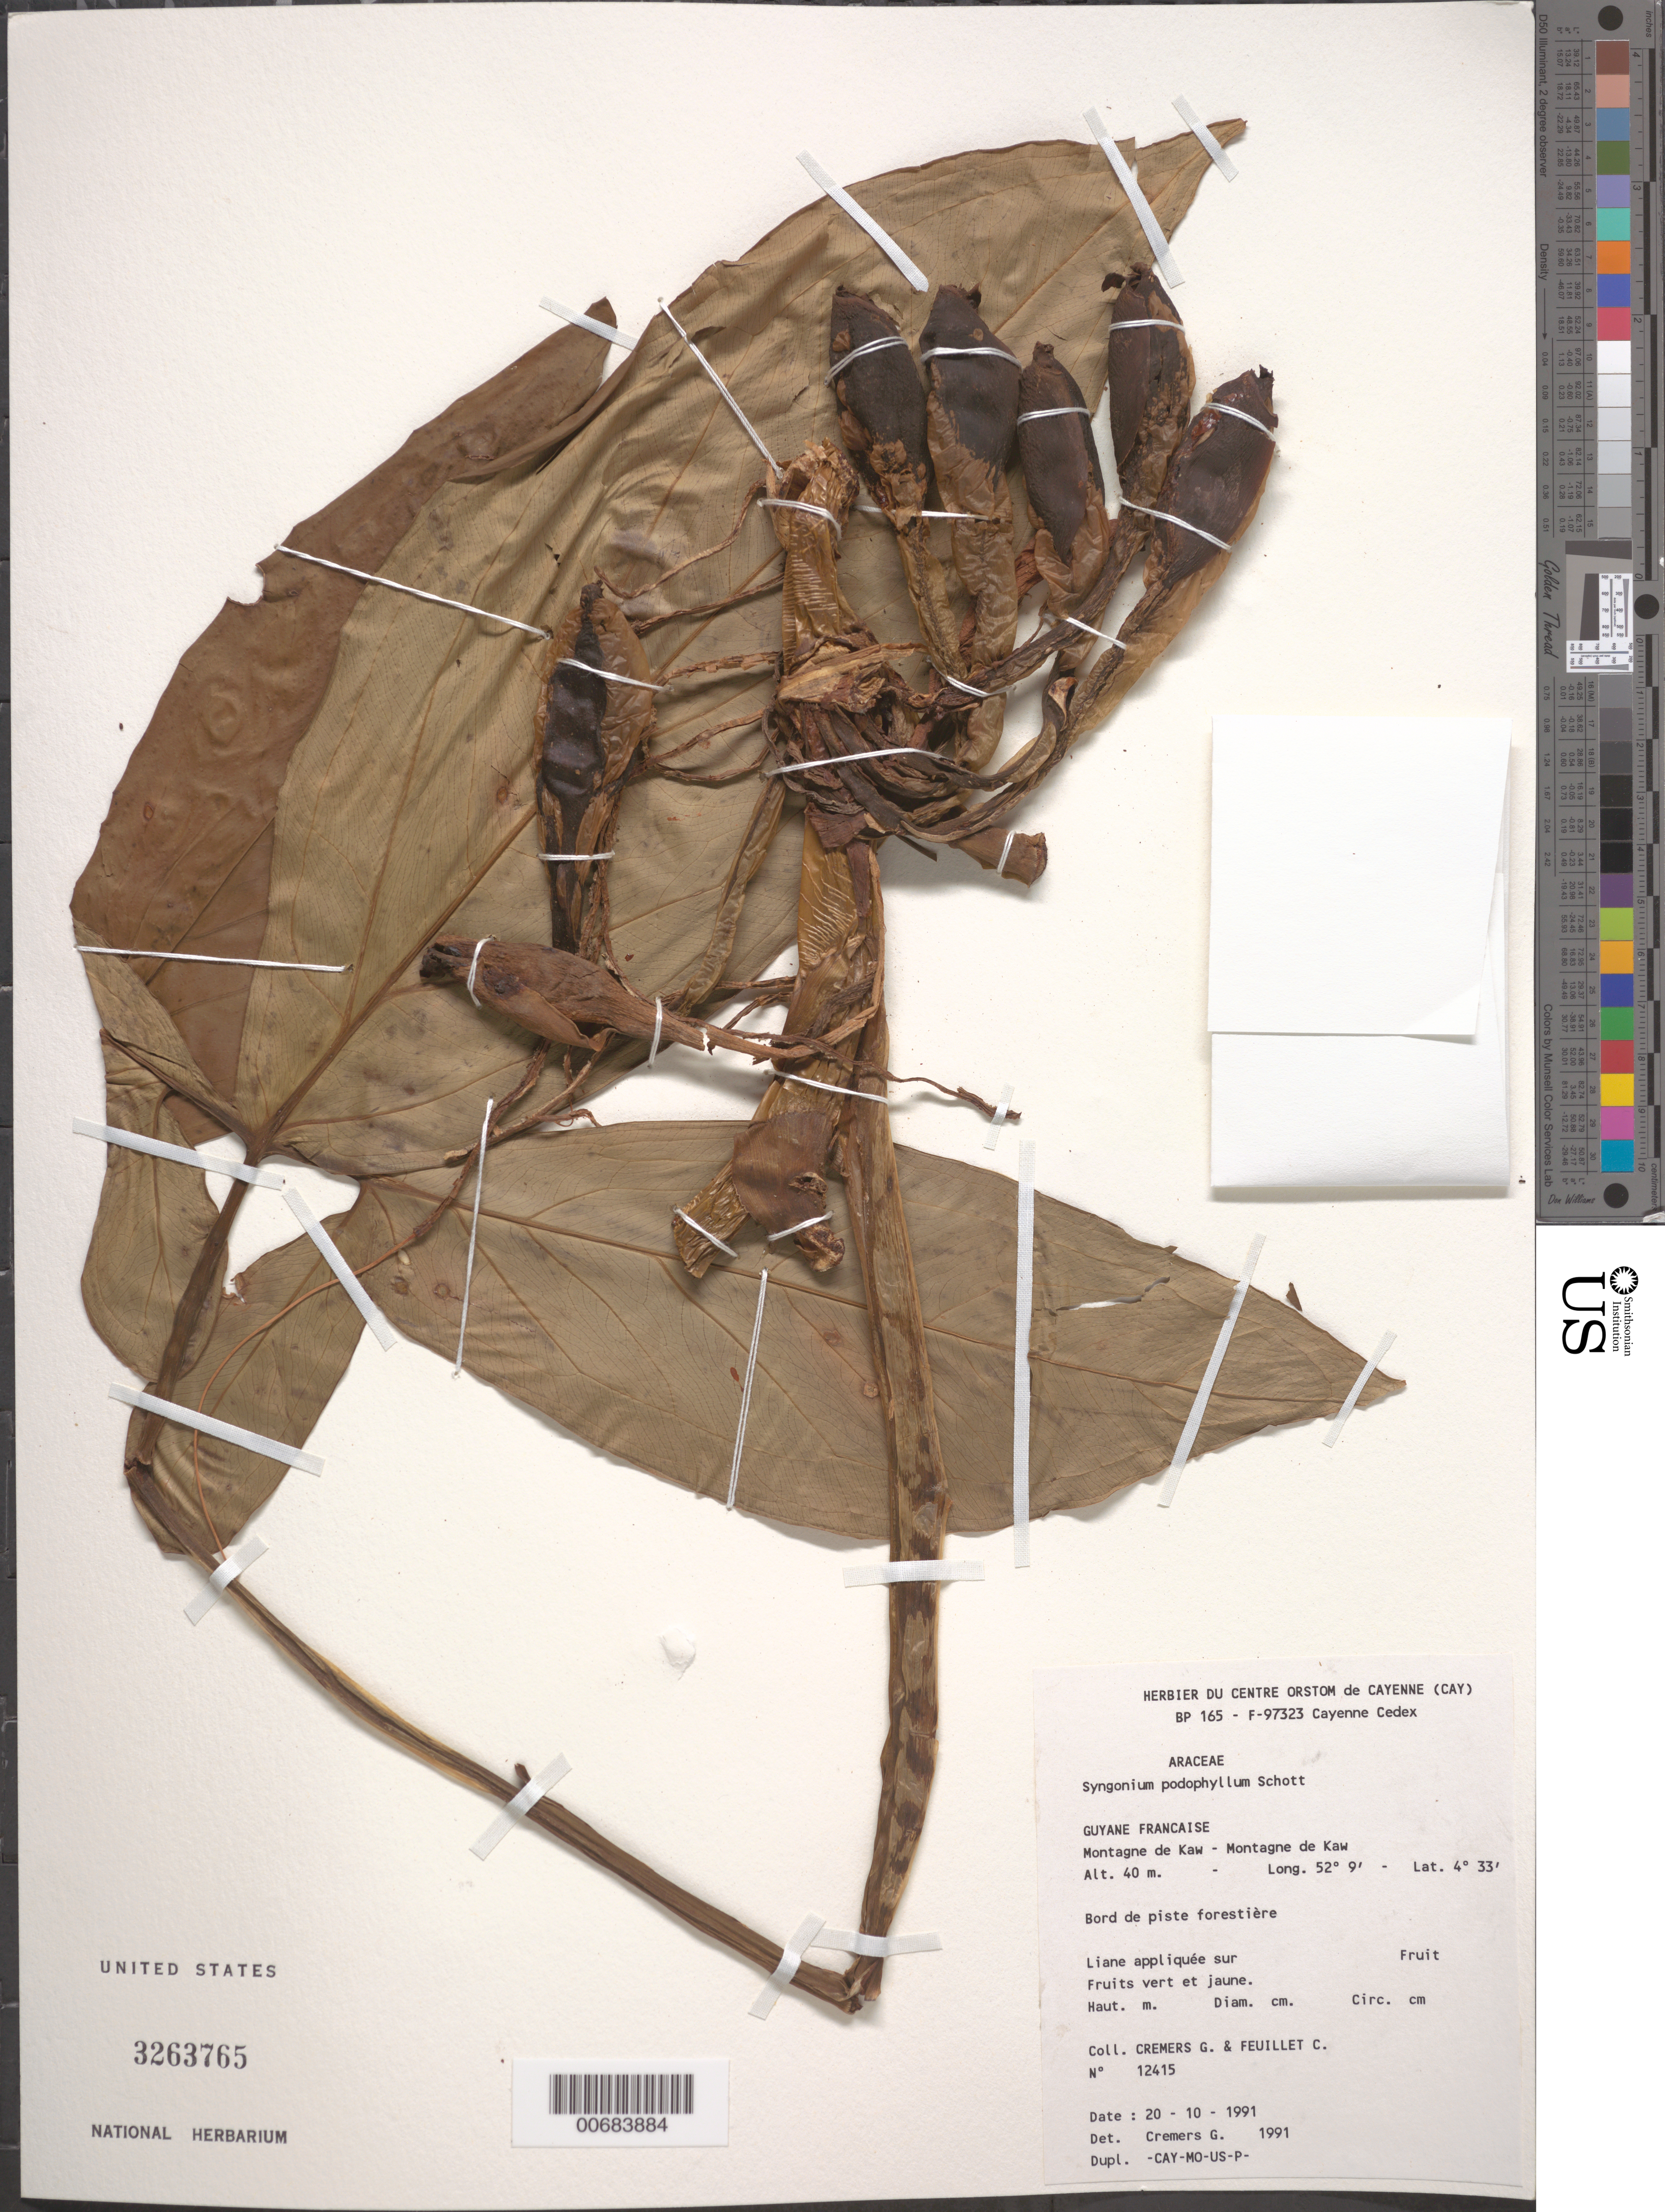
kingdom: Plantae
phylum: Tracheophyta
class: Liliopsida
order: Alismatales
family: Araceae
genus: Syngonium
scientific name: Syngonium podophyllum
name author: Schott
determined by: Cremers, Georges A.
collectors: G. Cremers & C. Feuillet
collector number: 12415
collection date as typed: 20-Oct-91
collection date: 1991-10-20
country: French Guiana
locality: Montagne de Kaw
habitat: Edge of forest trail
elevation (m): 40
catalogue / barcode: US 3263765